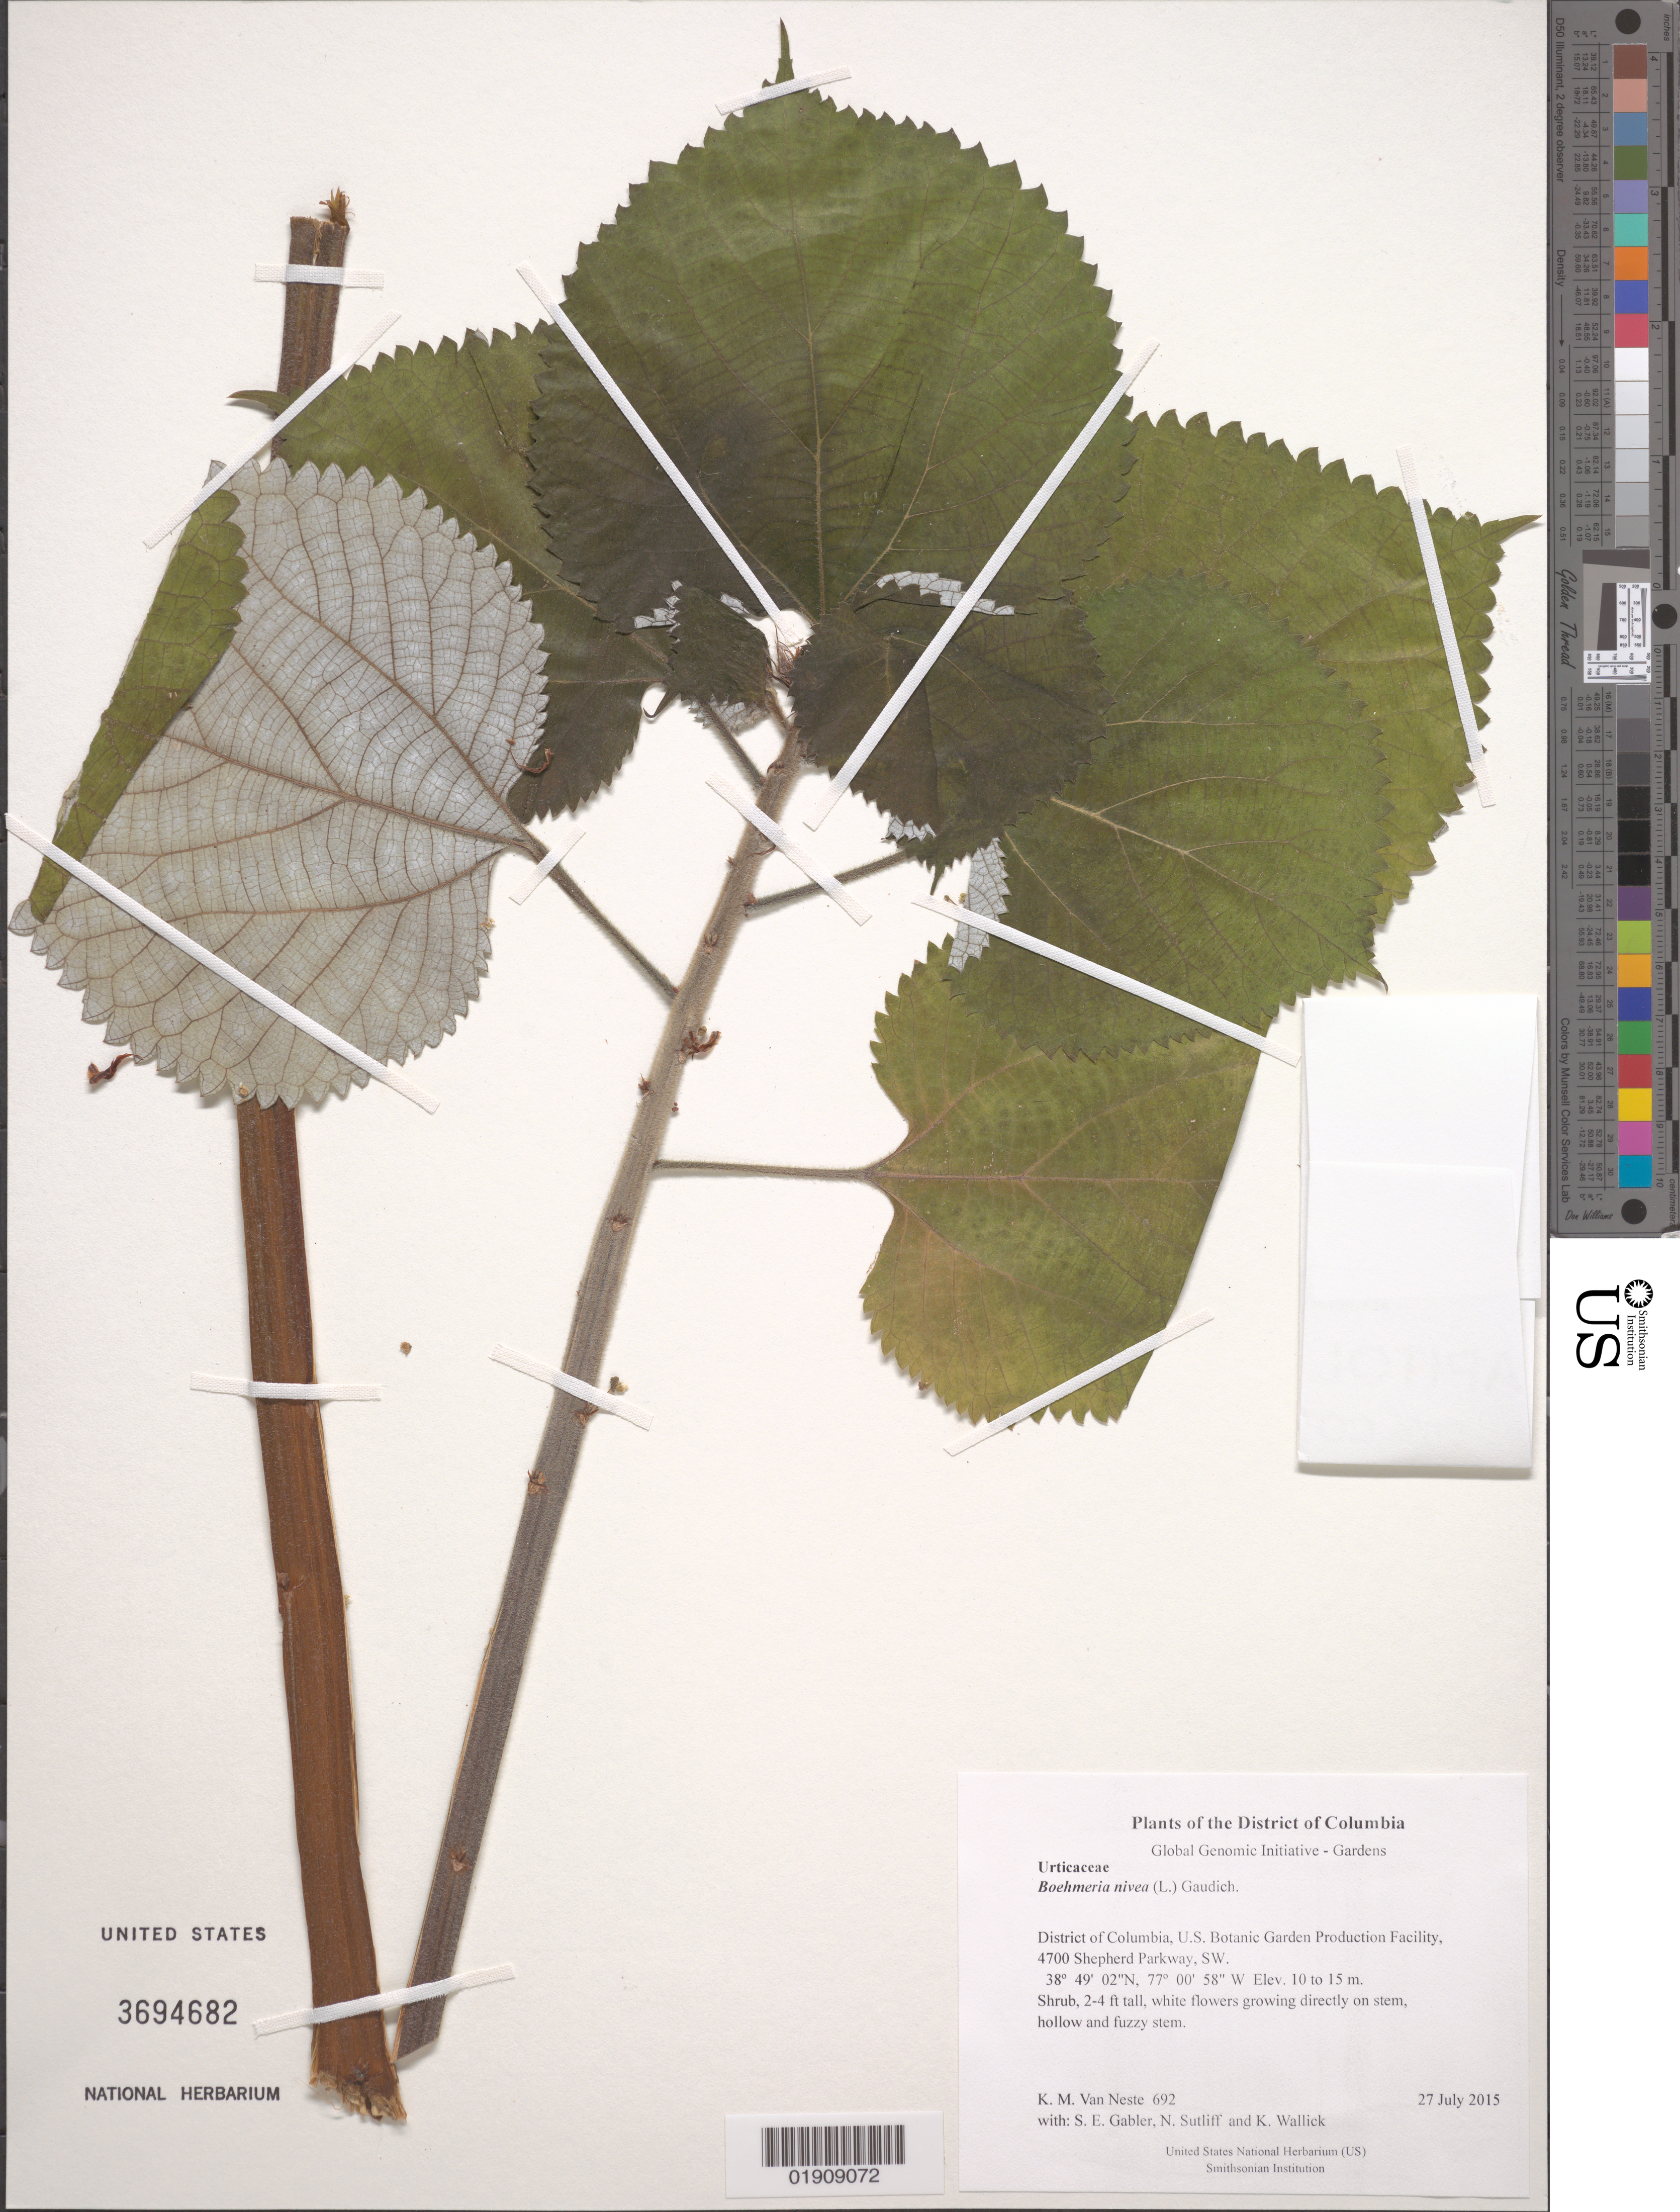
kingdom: Plantae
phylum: Tracheophyta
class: Magnoliopsida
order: Rosales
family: Urticaceae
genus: Boehmeria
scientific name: Boehmeria nivea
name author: (L.) Gaudich.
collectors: K. M. Van Neste, S. E. Gabler, N. Sutliff & K. Wallick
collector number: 692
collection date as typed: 27 July 2015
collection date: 2015-07-27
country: United States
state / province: District of Columbia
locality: U.S. Botanic Garden Production Facility, 4700 Shepherd Parkway, SW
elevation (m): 10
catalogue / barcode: US 3694682